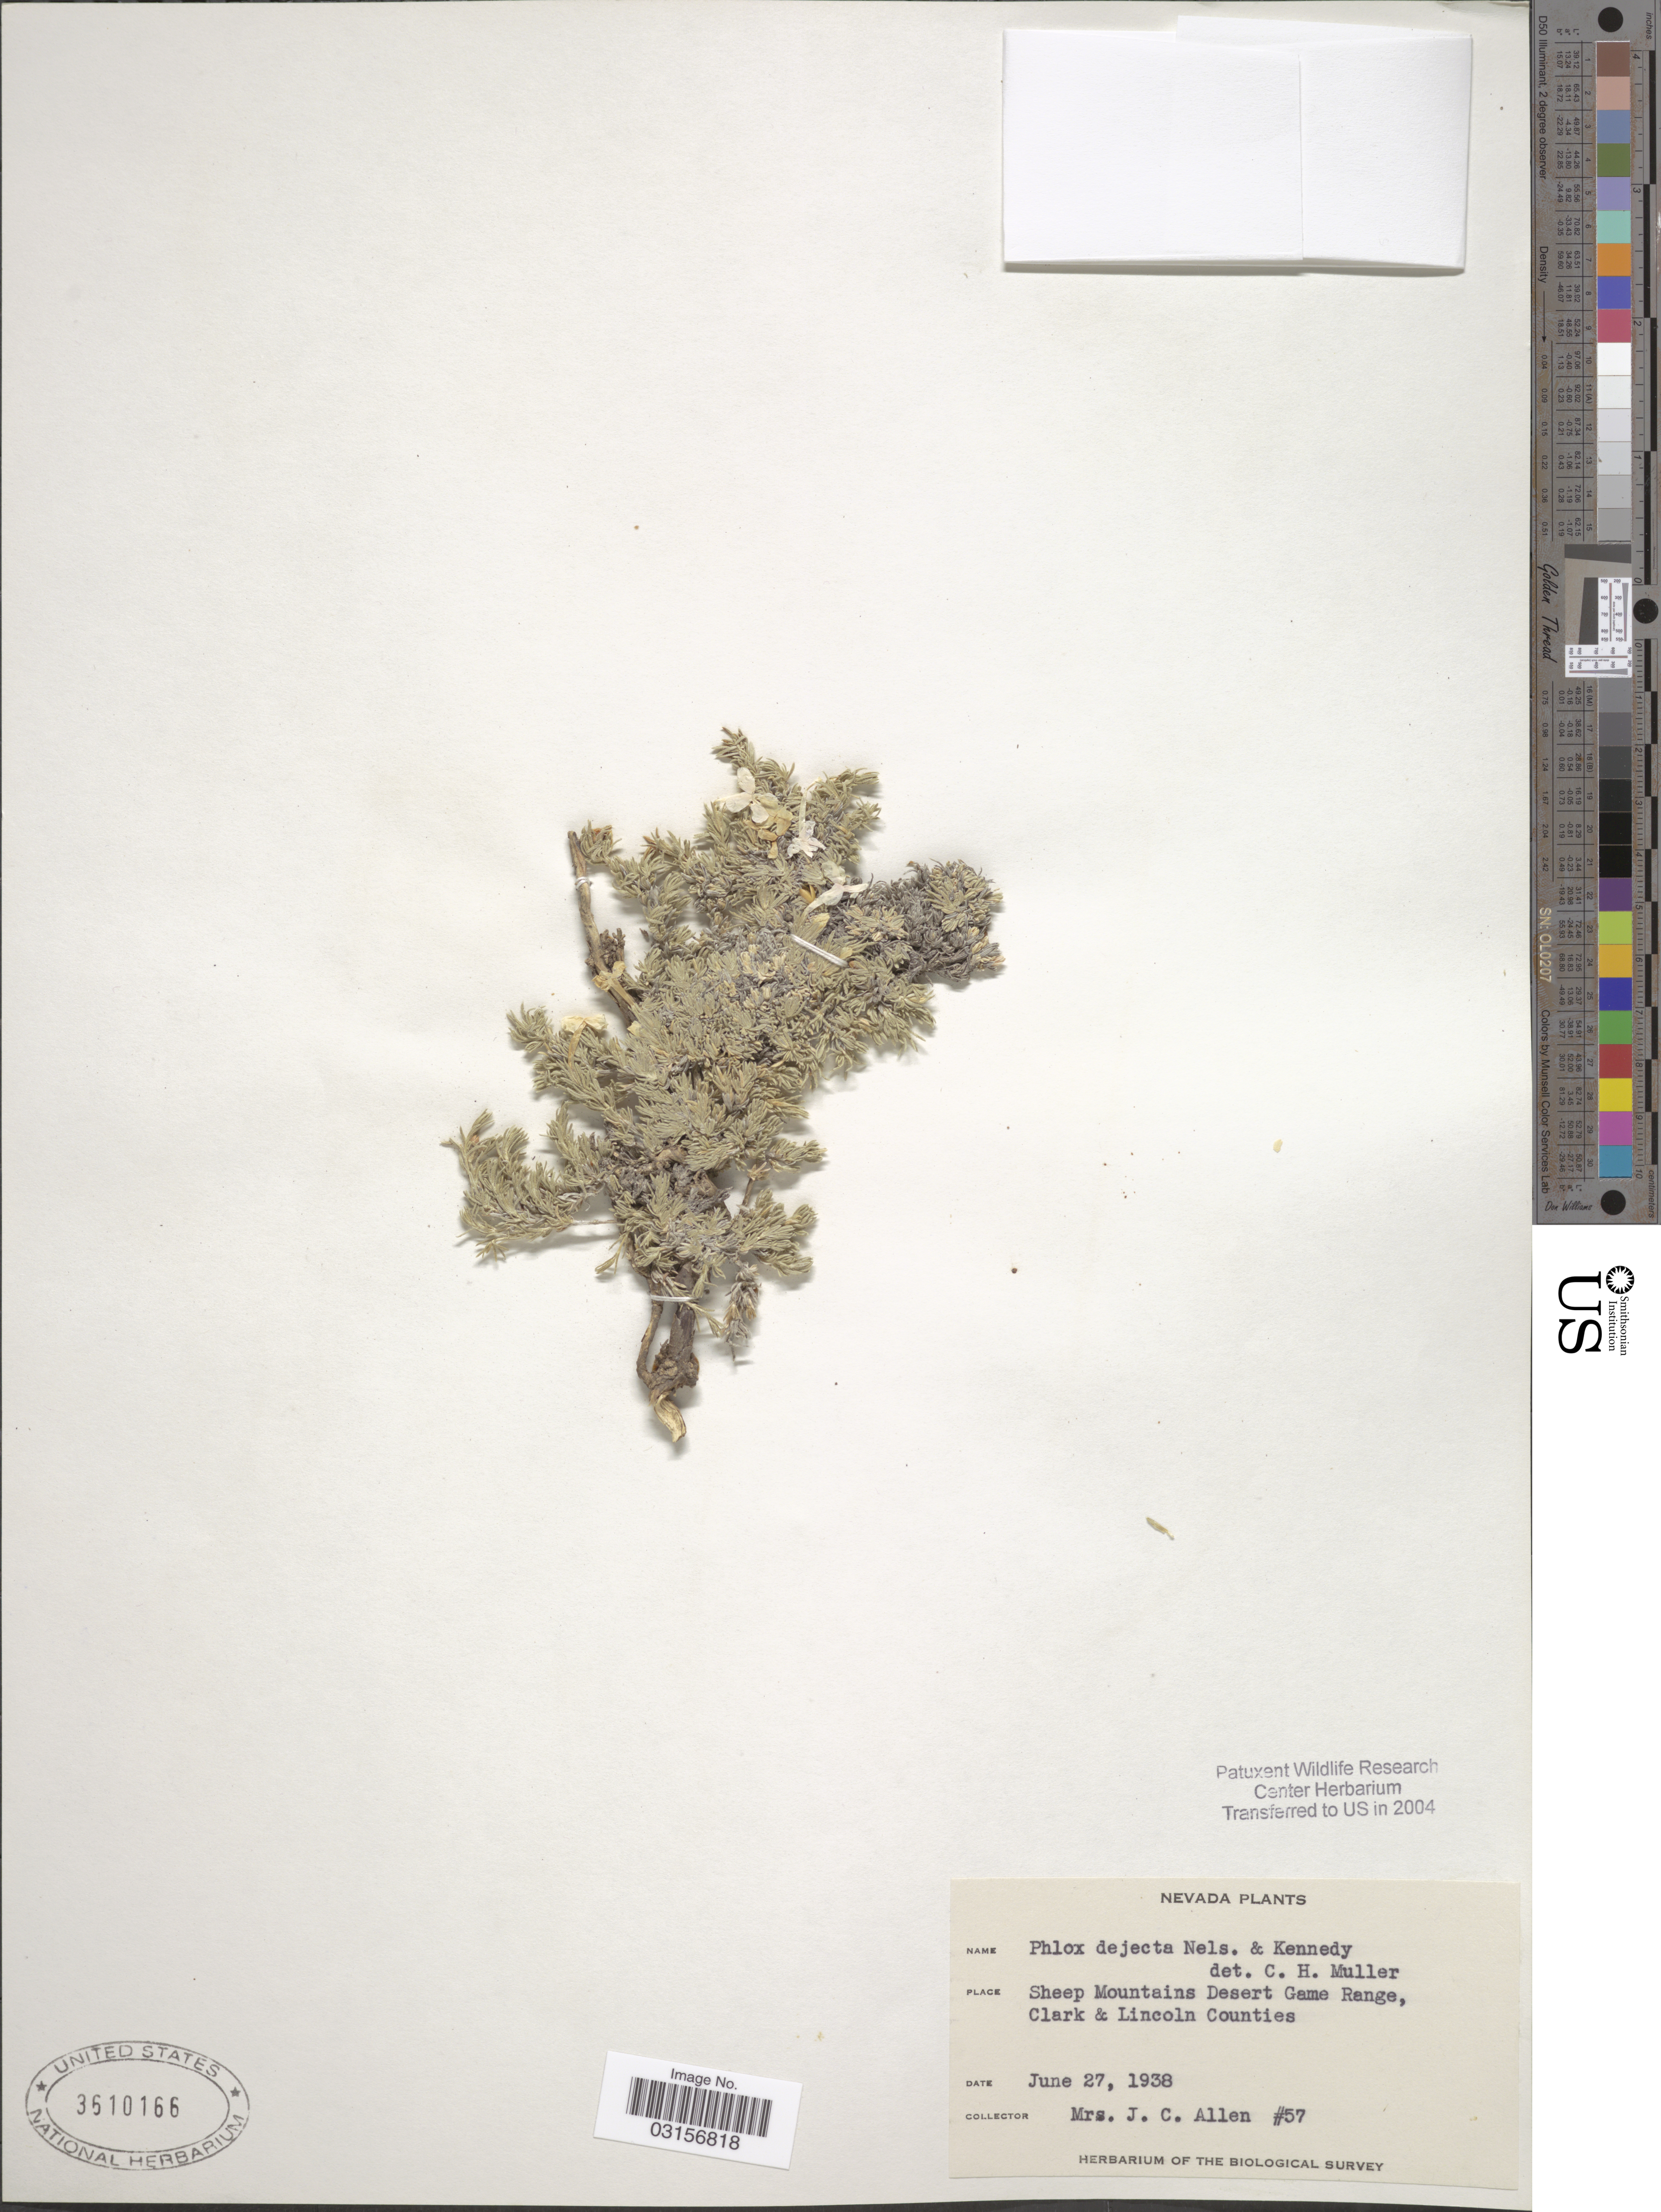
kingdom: Plantae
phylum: Tracheophyta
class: Magnoliopsida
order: Ericales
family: Polemoniaceae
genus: Phlox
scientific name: Phlox covillei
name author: E.E. Nelson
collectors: Mrs. J. C. Allen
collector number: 57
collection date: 1938-06-27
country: United States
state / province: Nevada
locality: Sheep Mountains Desert Game Range, Clark & Lincoln Counties.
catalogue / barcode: US 3610166